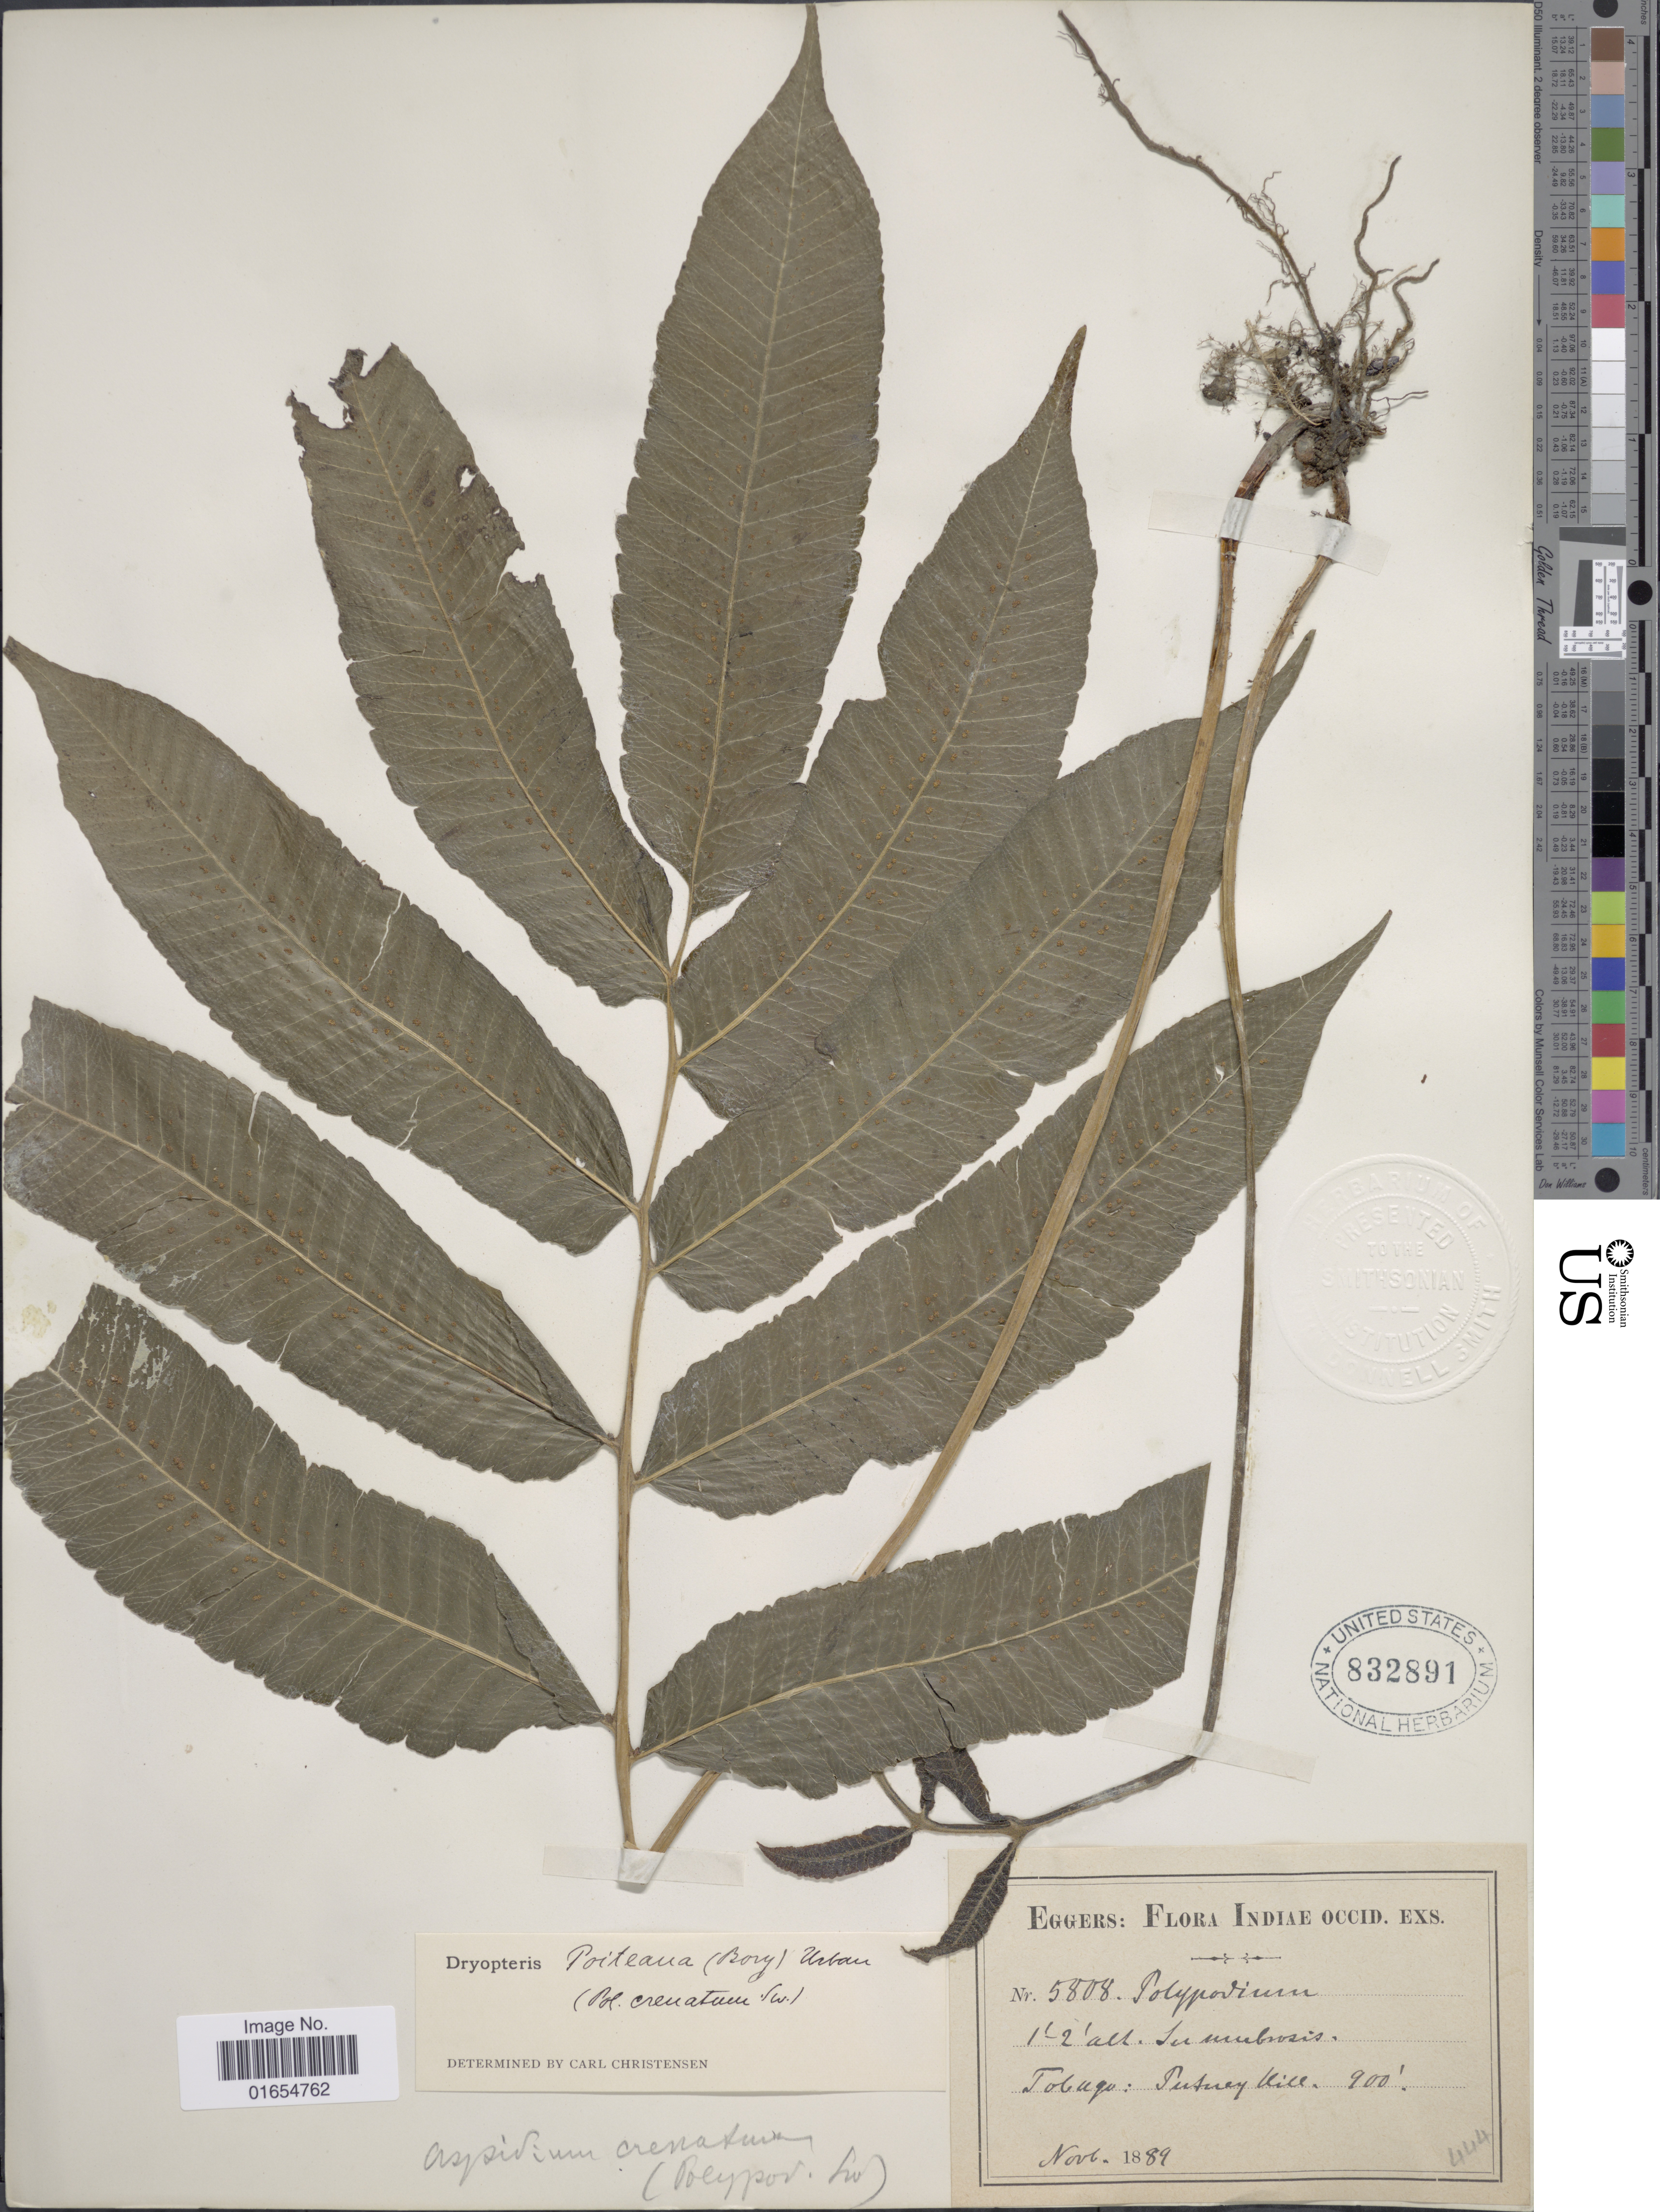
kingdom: Plantae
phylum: Tracheophyta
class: Polypodiopsida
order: Polypodiales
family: Thelypteridaceae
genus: Goniopteris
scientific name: Goniopteris poiteana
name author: (Bory) Ching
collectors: -. Eggers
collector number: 5808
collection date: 1889-11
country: Trinidad and Tobago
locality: Tobago: Putuey Hill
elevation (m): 274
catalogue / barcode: US 832891